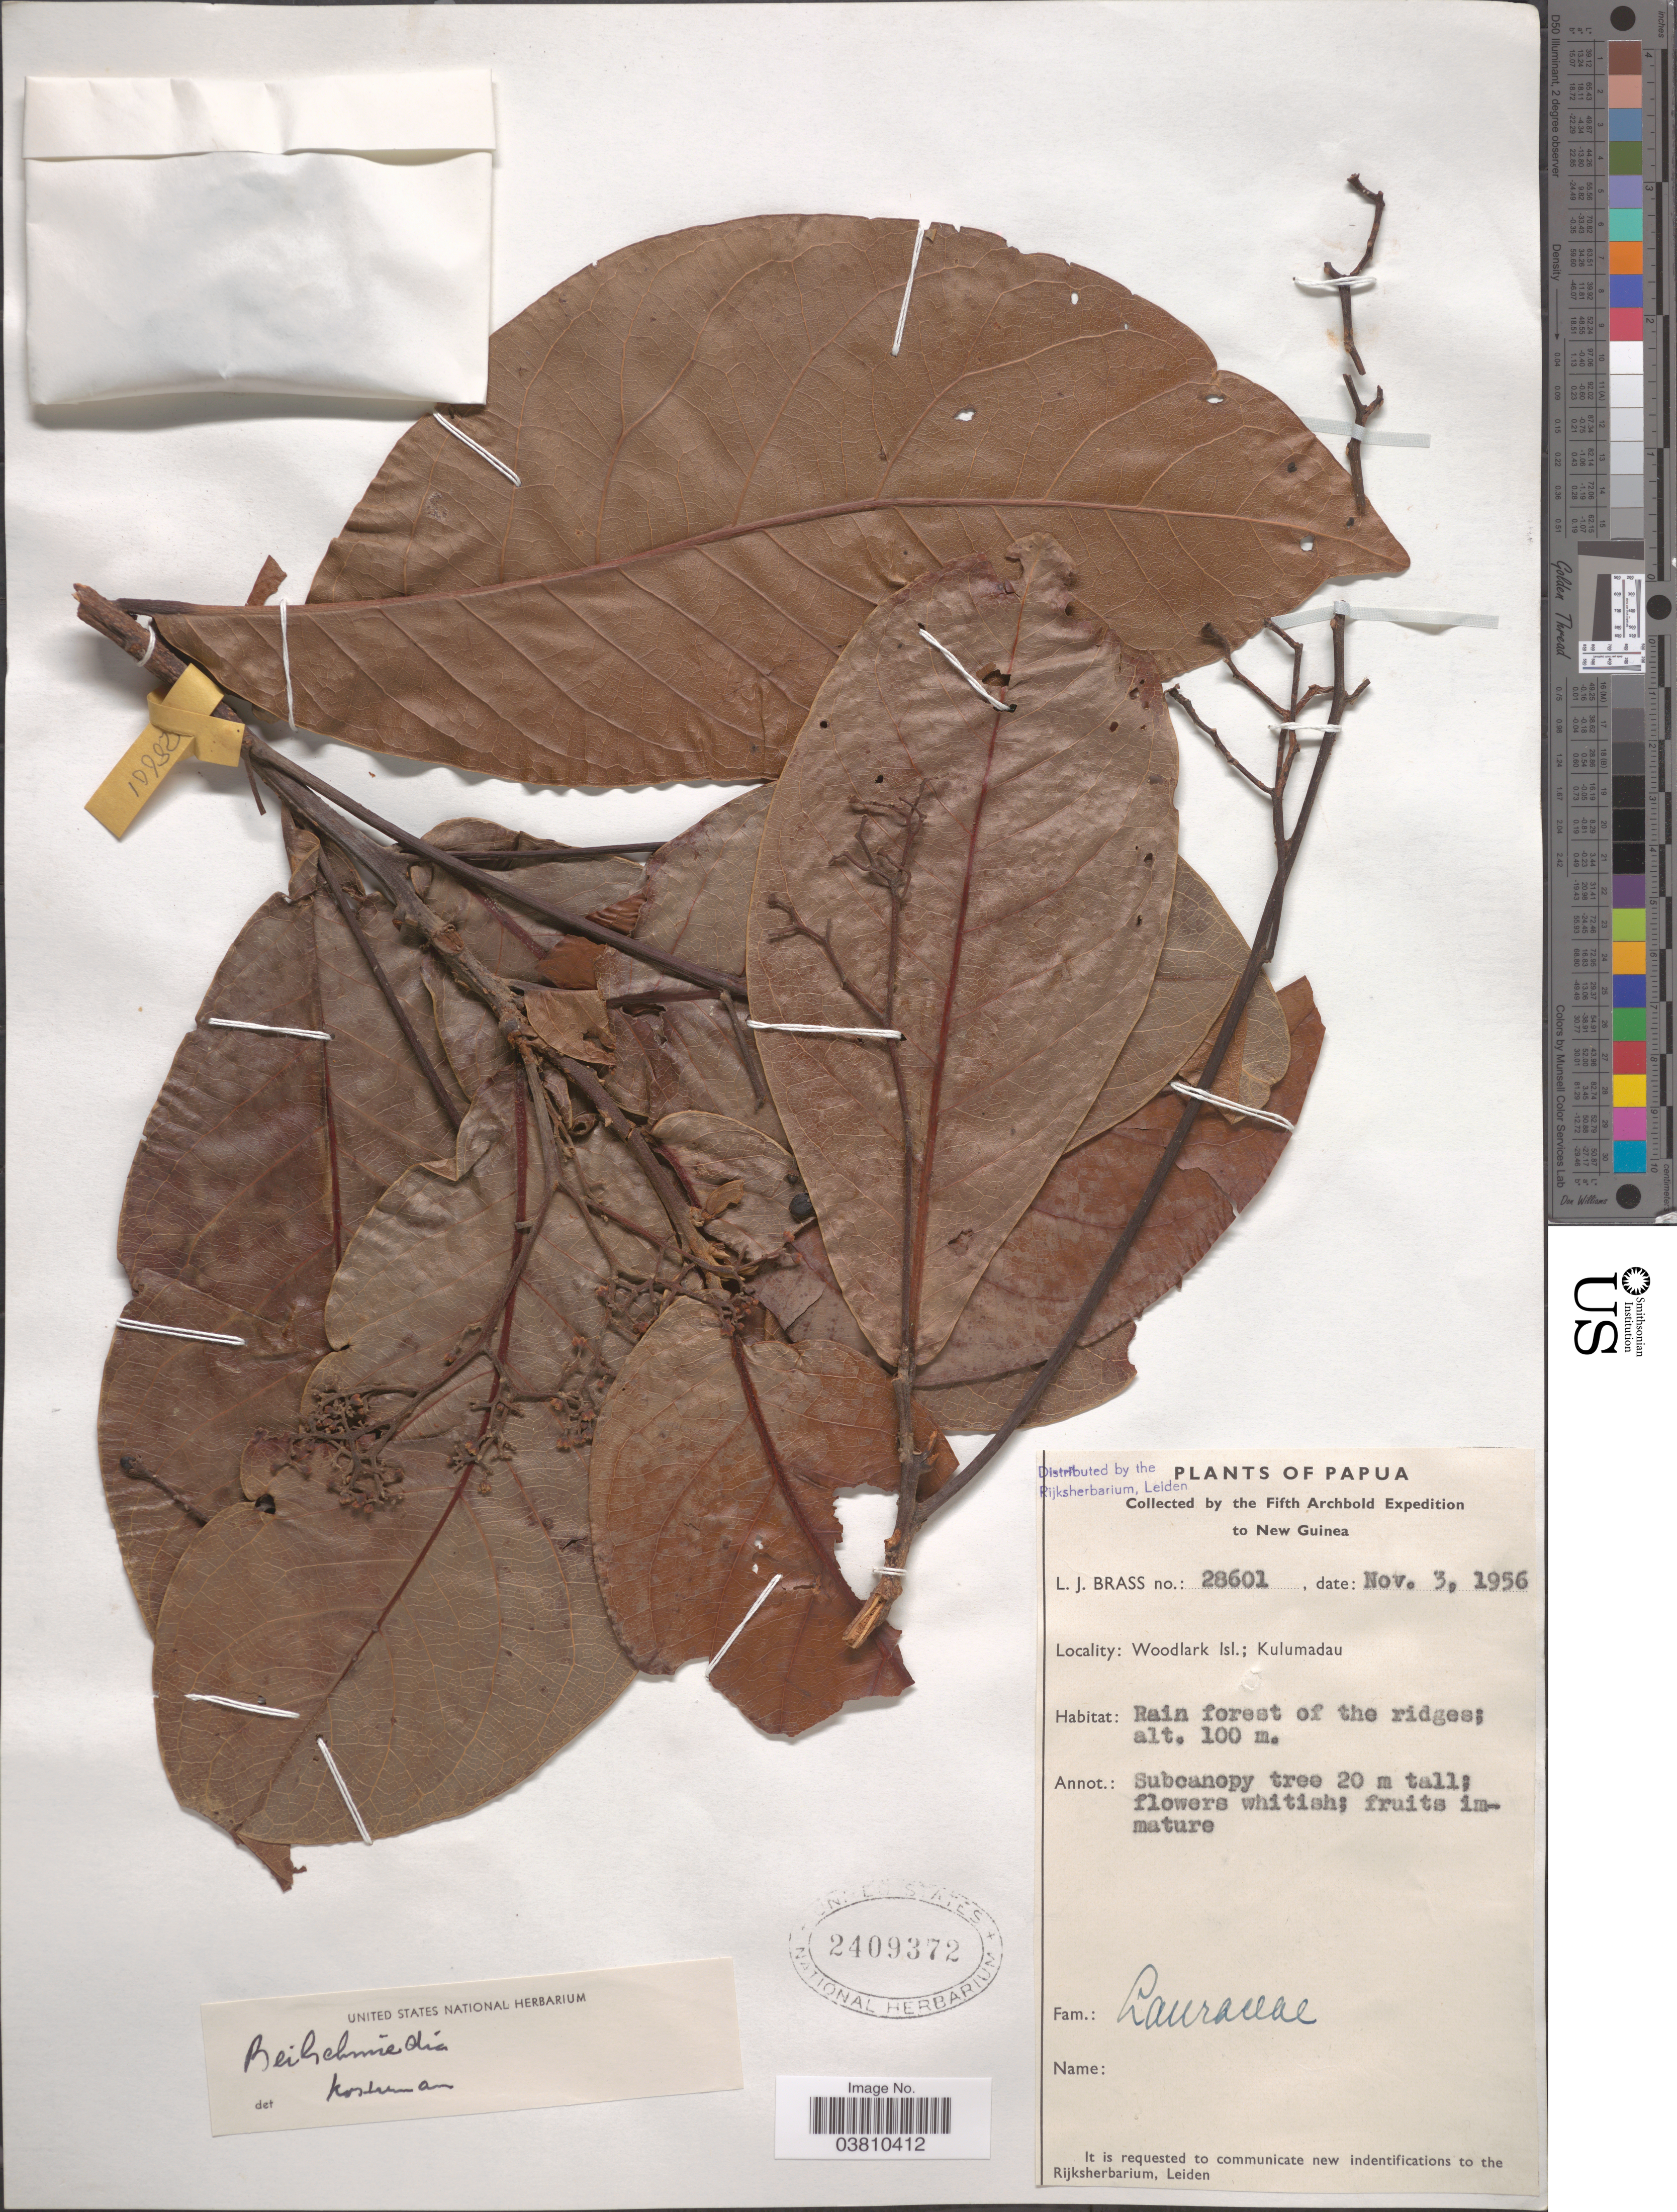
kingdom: Plantae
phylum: Tracheophyta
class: Magnoliopsida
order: Laurales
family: Lauraceae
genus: Beilschmiedia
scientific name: Beilschmiedia sp.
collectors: L. J. Brass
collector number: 28601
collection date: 1956-11-03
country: Papua New Guinea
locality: Papua. New Guinea. Woodlark Isl.; Kulumadau. Rain forest of the ridges.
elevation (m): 100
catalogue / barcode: US 2409372